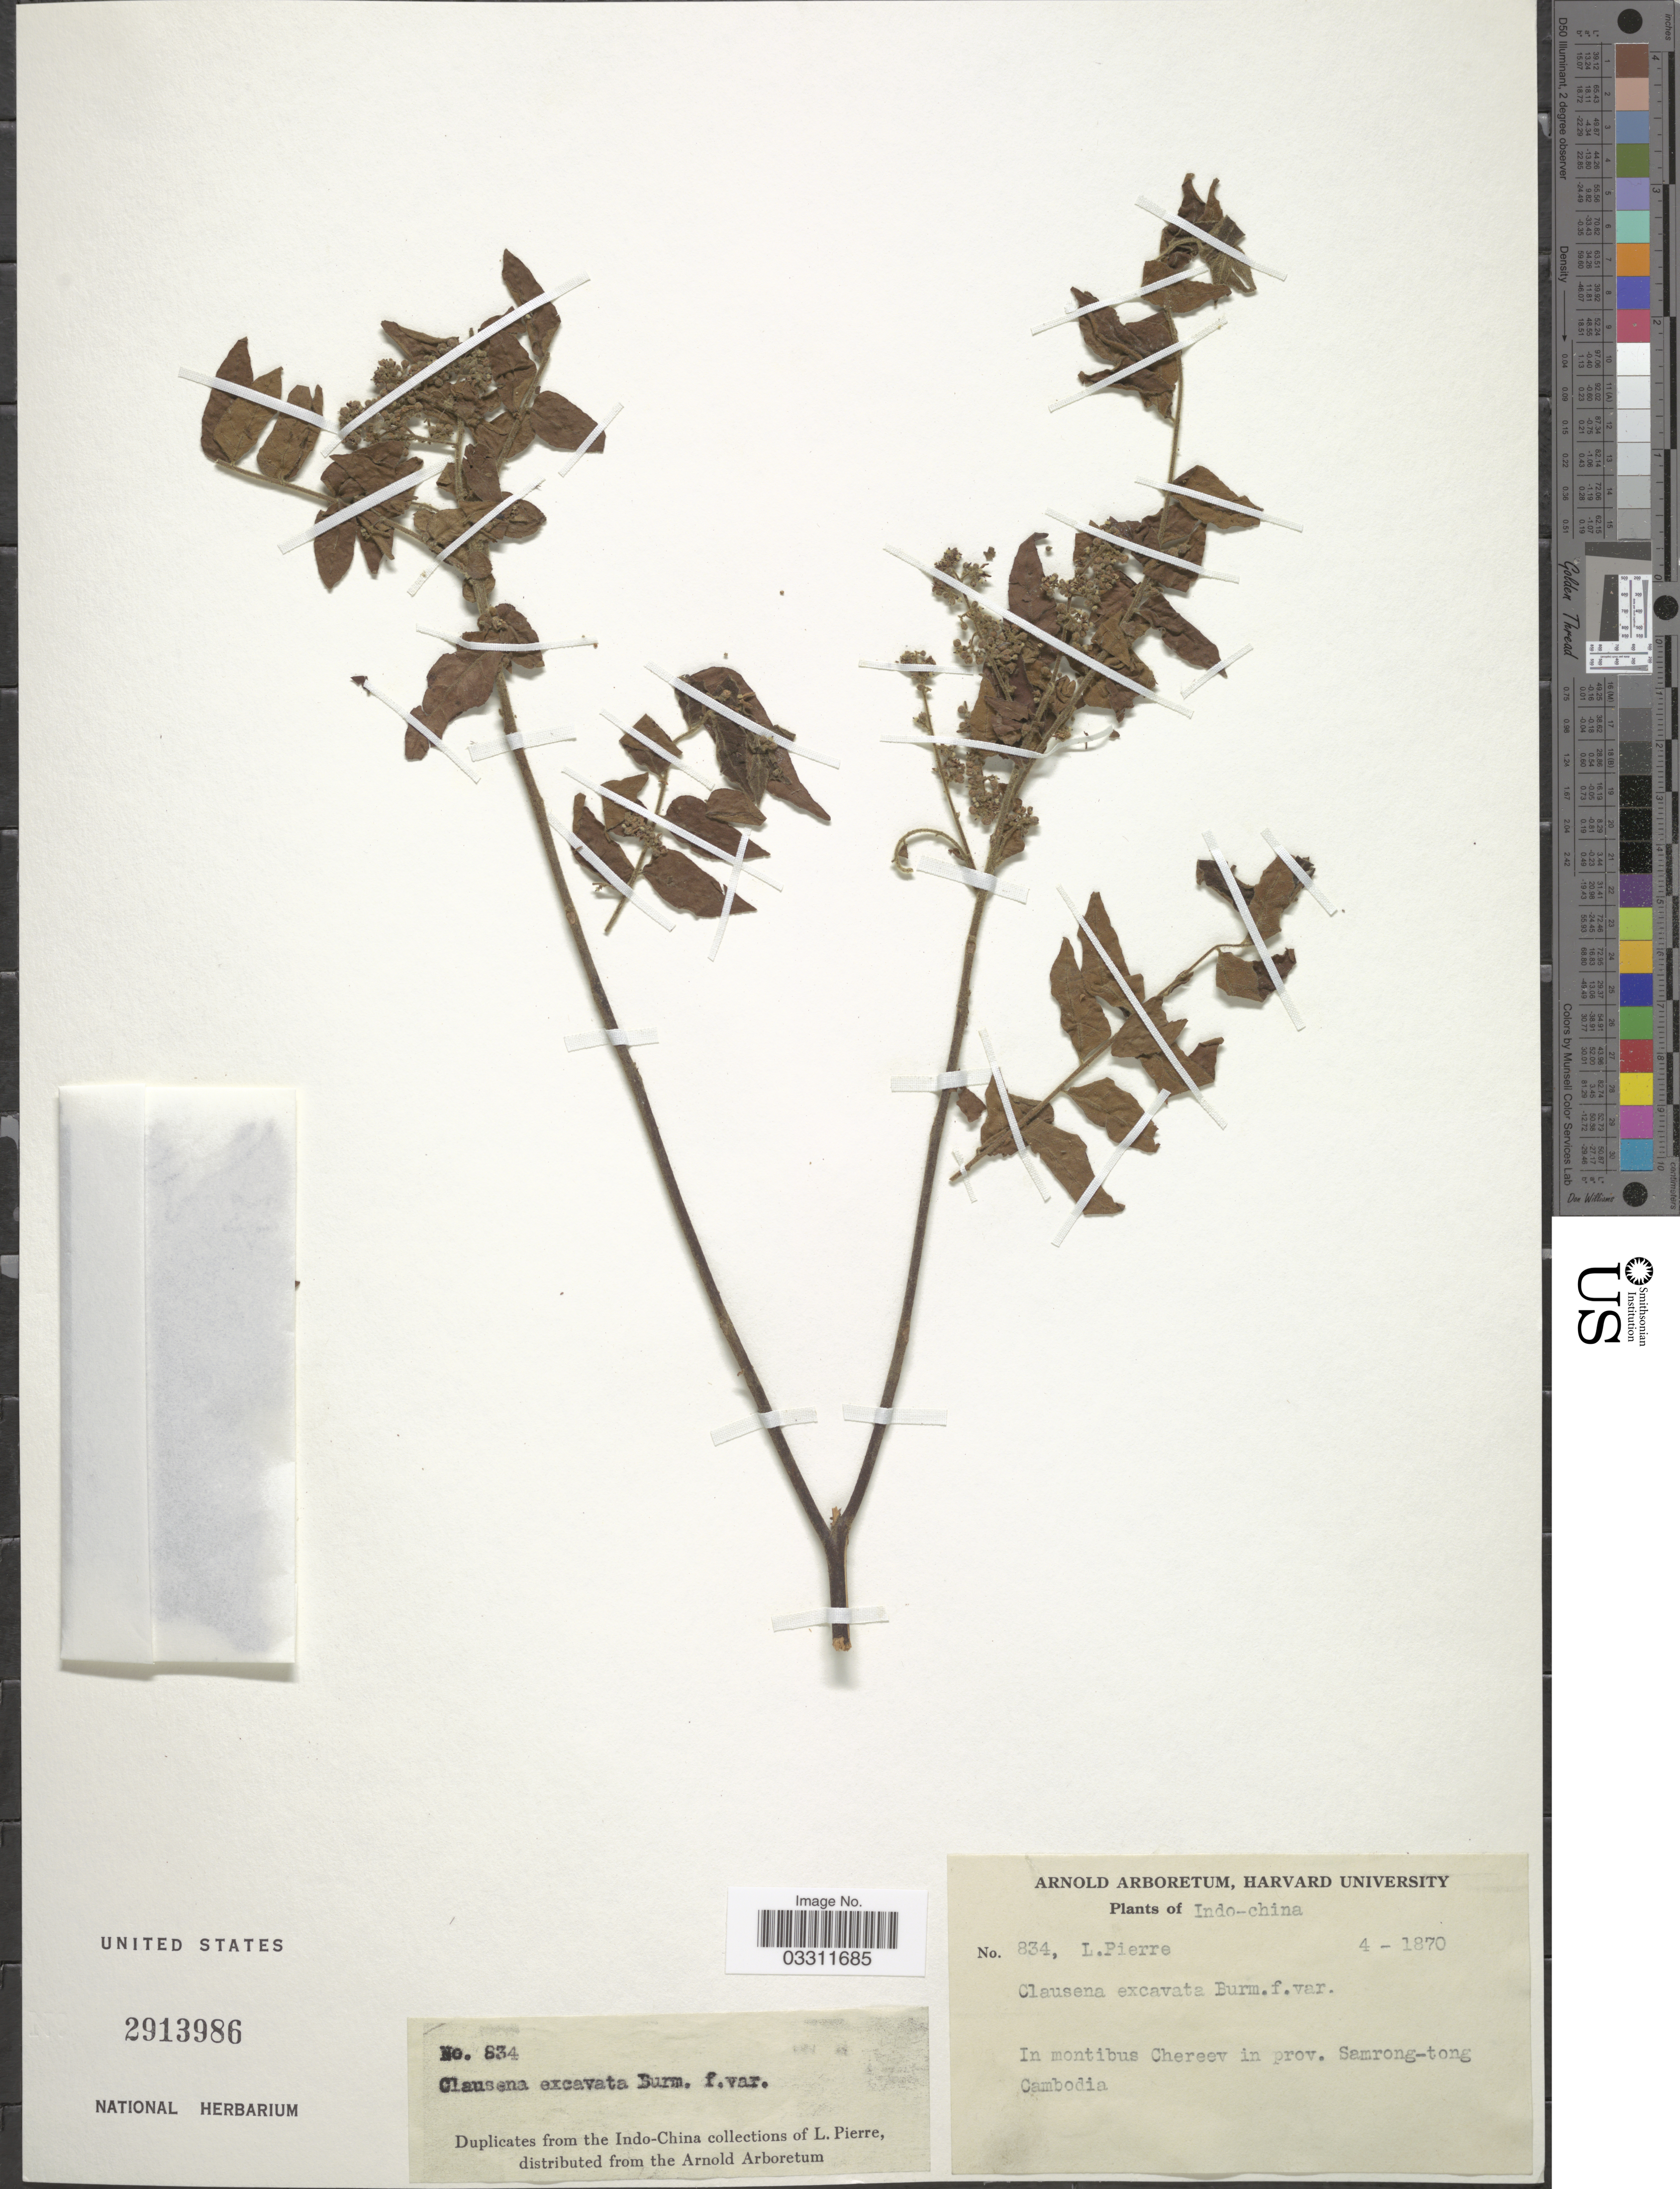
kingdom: Plantae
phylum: Tracheophyta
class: Magnoliopsida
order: Sapindales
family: Rutaceae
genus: Clausena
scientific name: Clausena excavata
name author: Burm. f.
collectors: L. Pierre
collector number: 834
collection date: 1870-04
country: Cambodia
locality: Indo-china. In montibus Chereev in prov. Samrong-tong.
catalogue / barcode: US 2913986